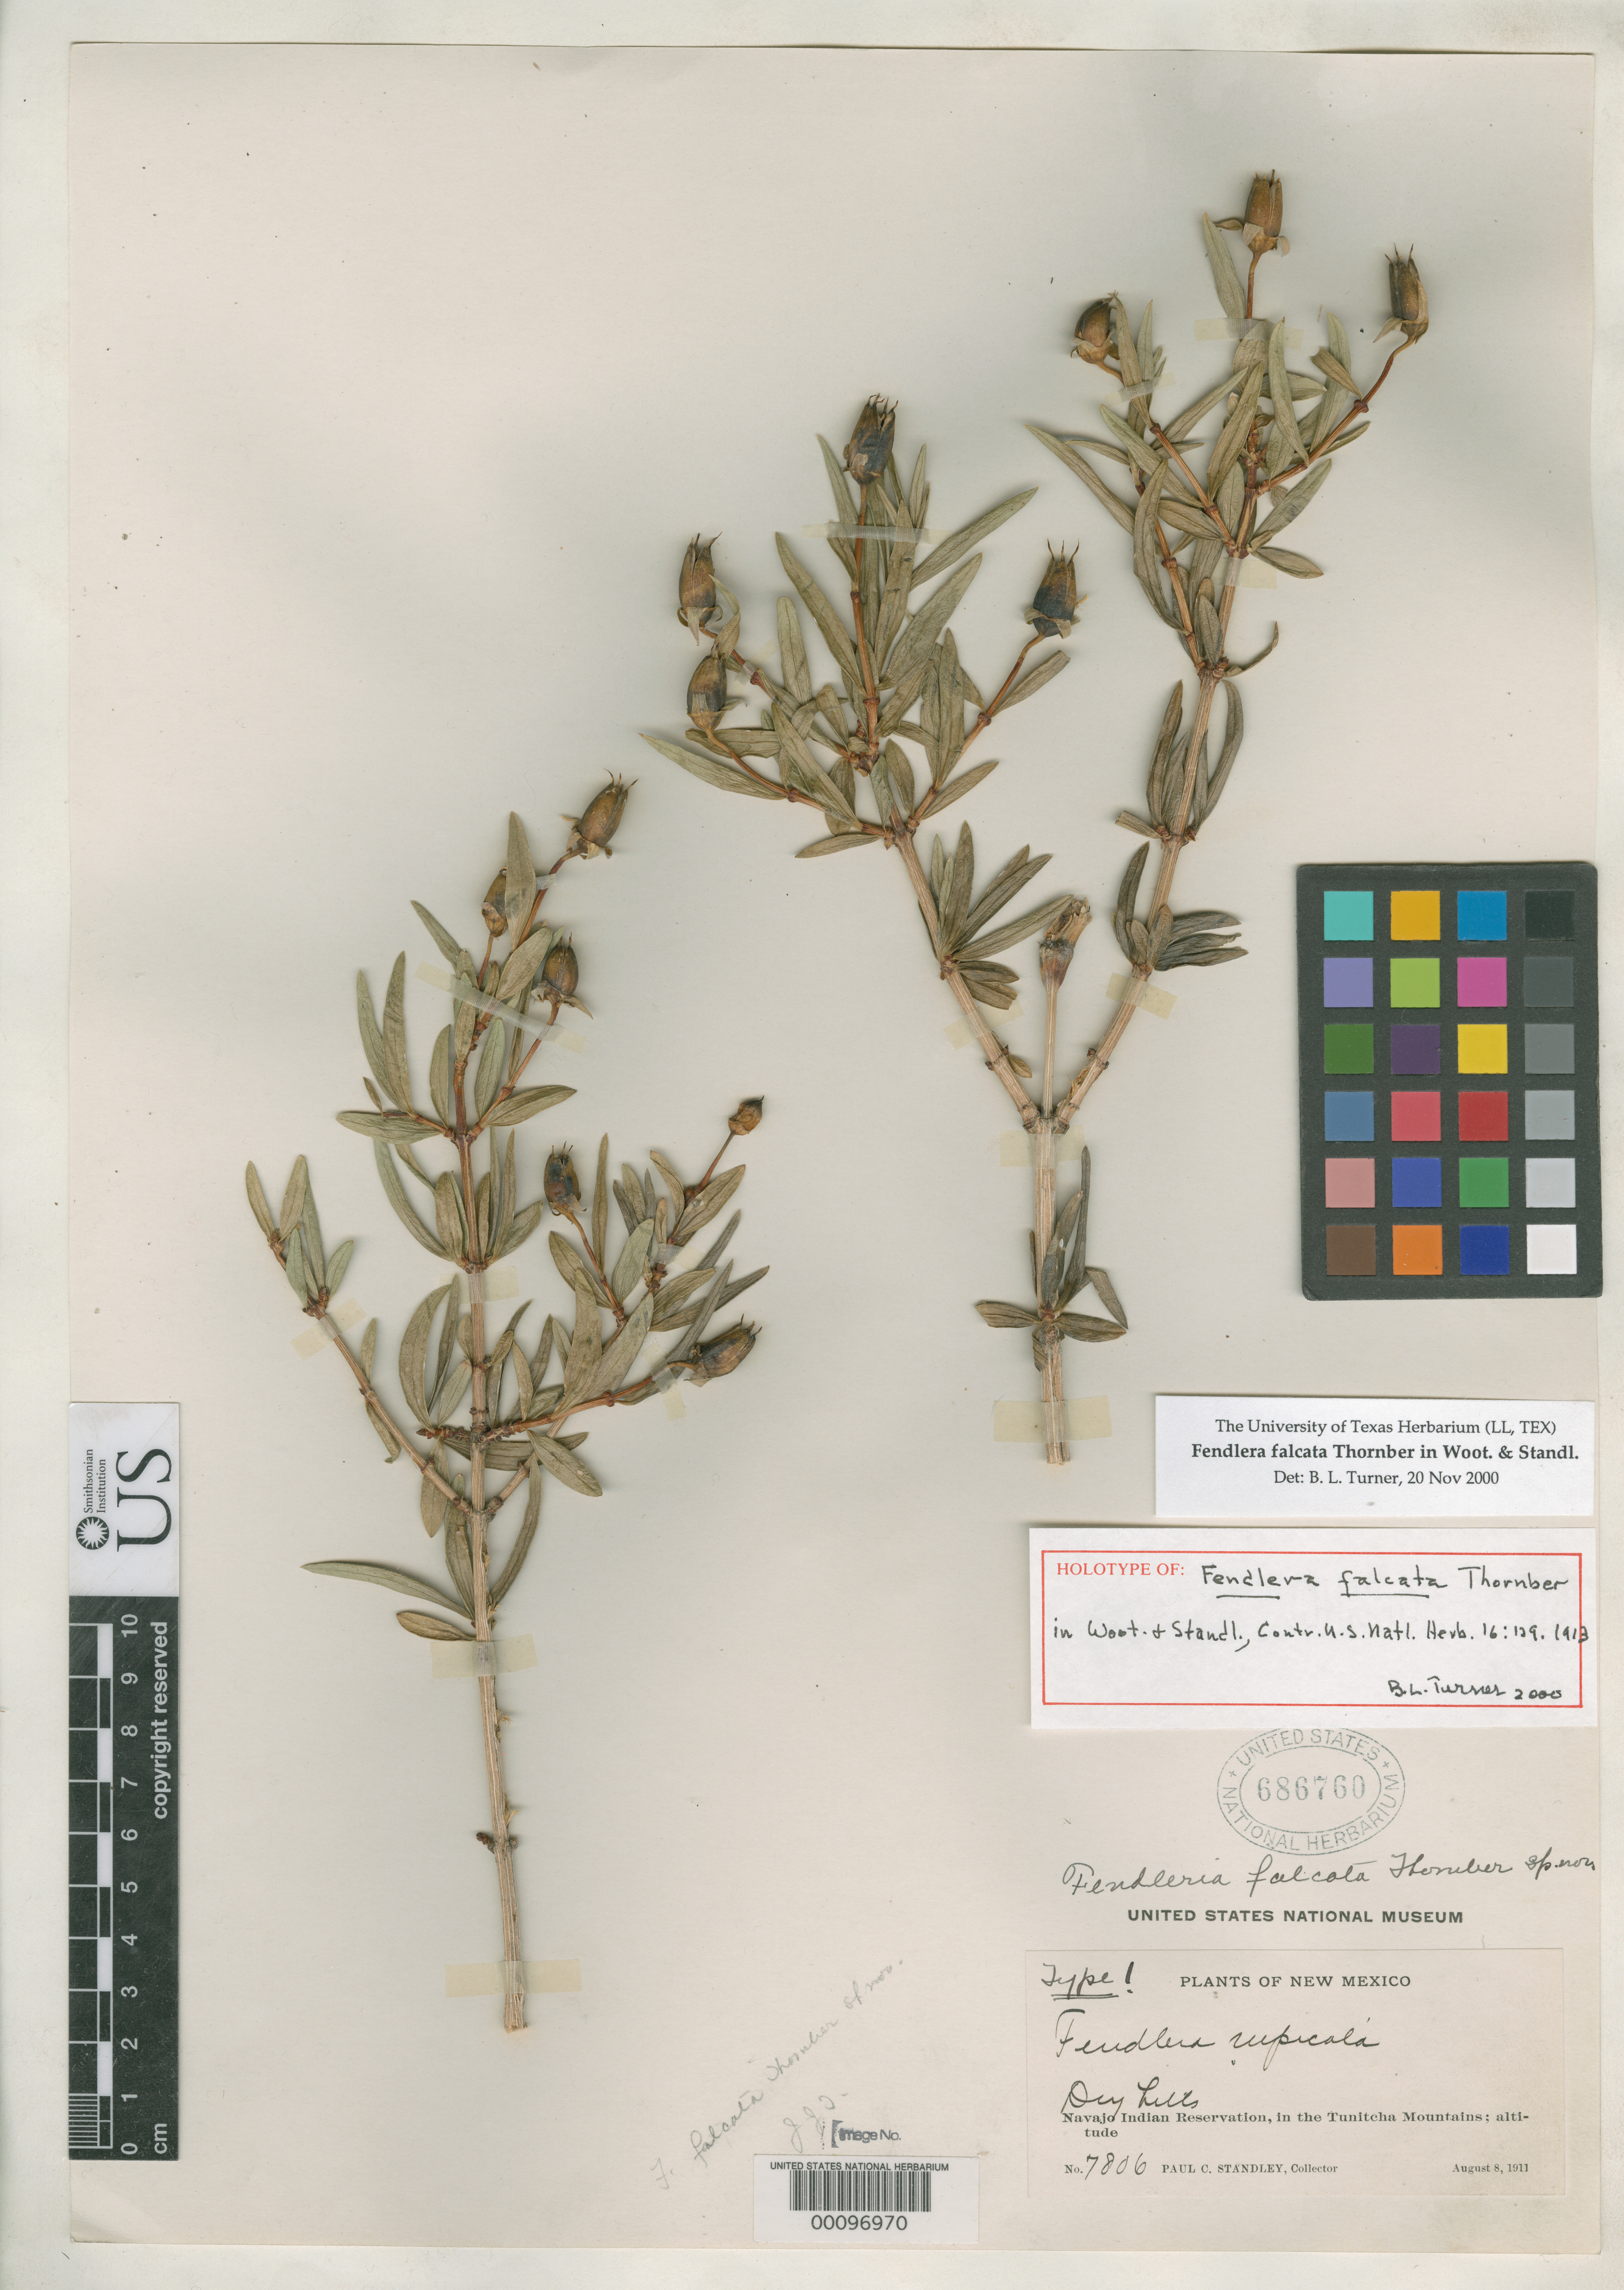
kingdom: Plantae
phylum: Tracheophyta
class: Magnoliopsida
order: Cornales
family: Hydrangeaceae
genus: Fendlera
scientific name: Fendlera falcata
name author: Thornber in Wooton & Standl.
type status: Holotype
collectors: P. C. Standley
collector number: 7806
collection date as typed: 08 Aug 1911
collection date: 1911-08-08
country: United States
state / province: Arizona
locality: Tunitcha Mts., Navajo Reservation.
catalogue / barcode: US 686760